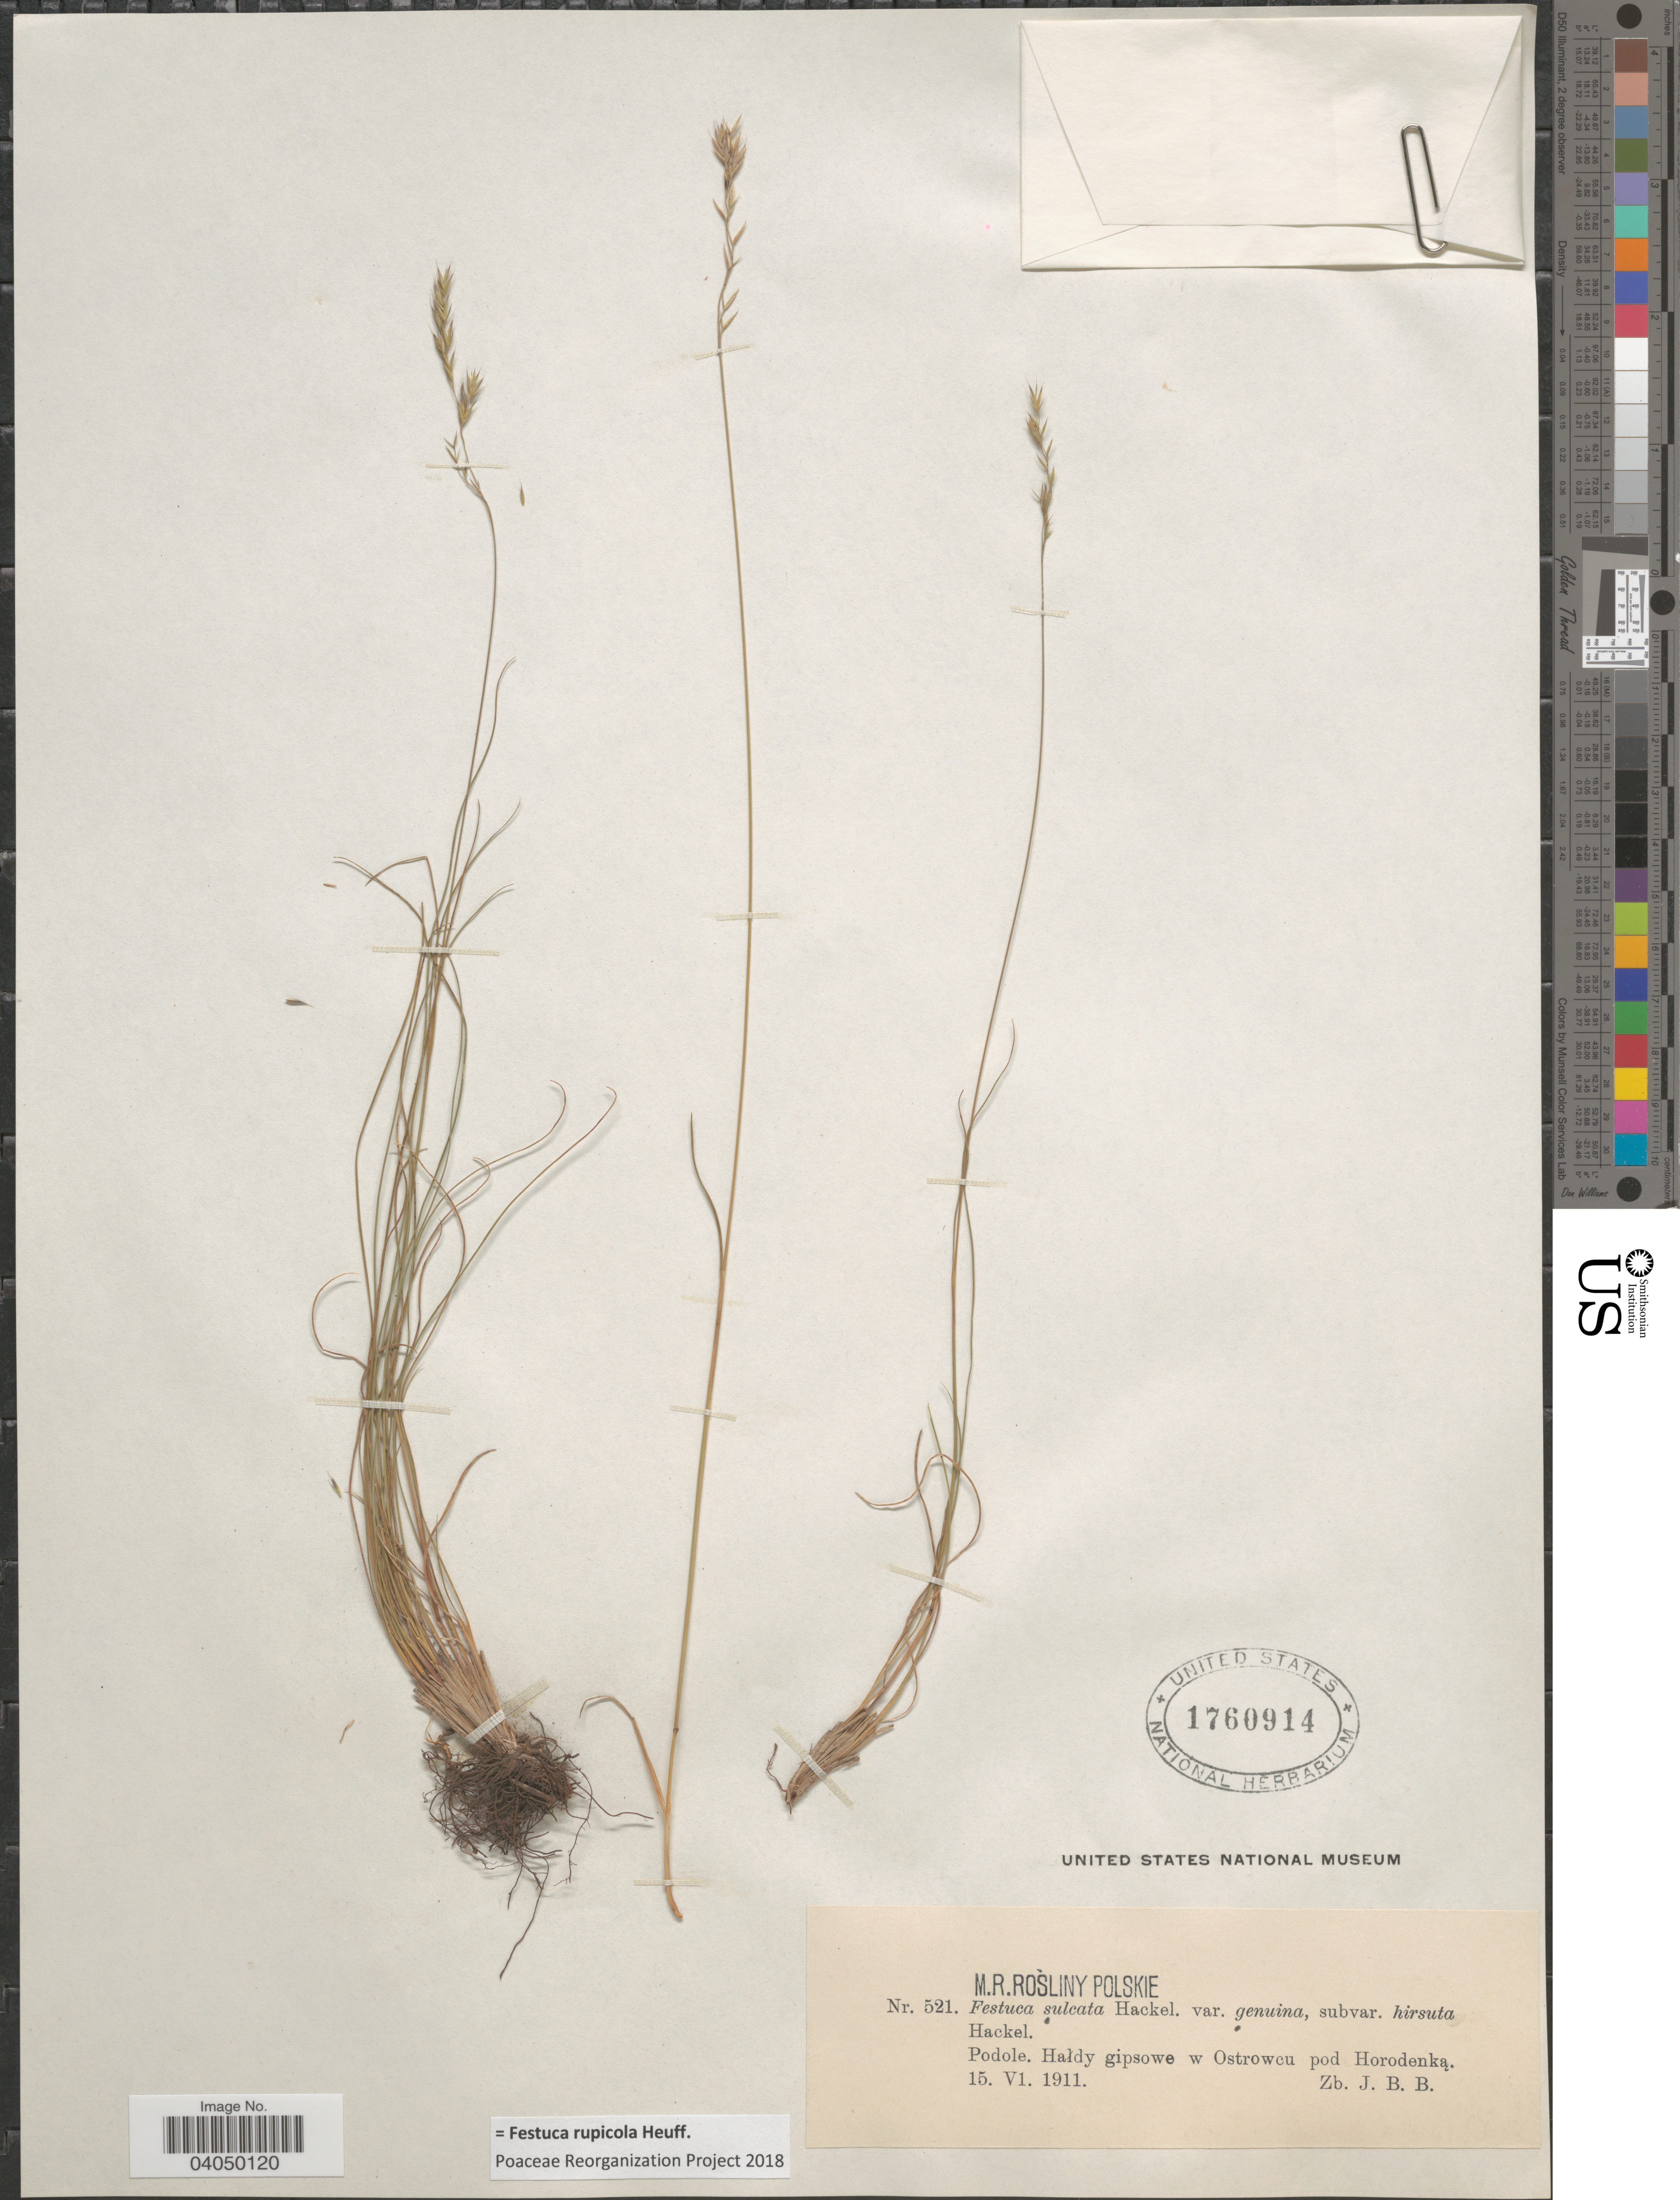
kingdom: Plantae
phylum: Tracheophyta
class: Liliopsida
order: Poales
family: Poaceae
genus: Festuca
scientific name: Festuca rupicola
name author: Heuff.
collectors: J. B. B.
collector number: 521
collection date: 1911-06-15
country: Poland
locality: Podole. Hałdy gipsowe w Ostrowcu pod Horodenką.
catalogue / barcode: US 1760914